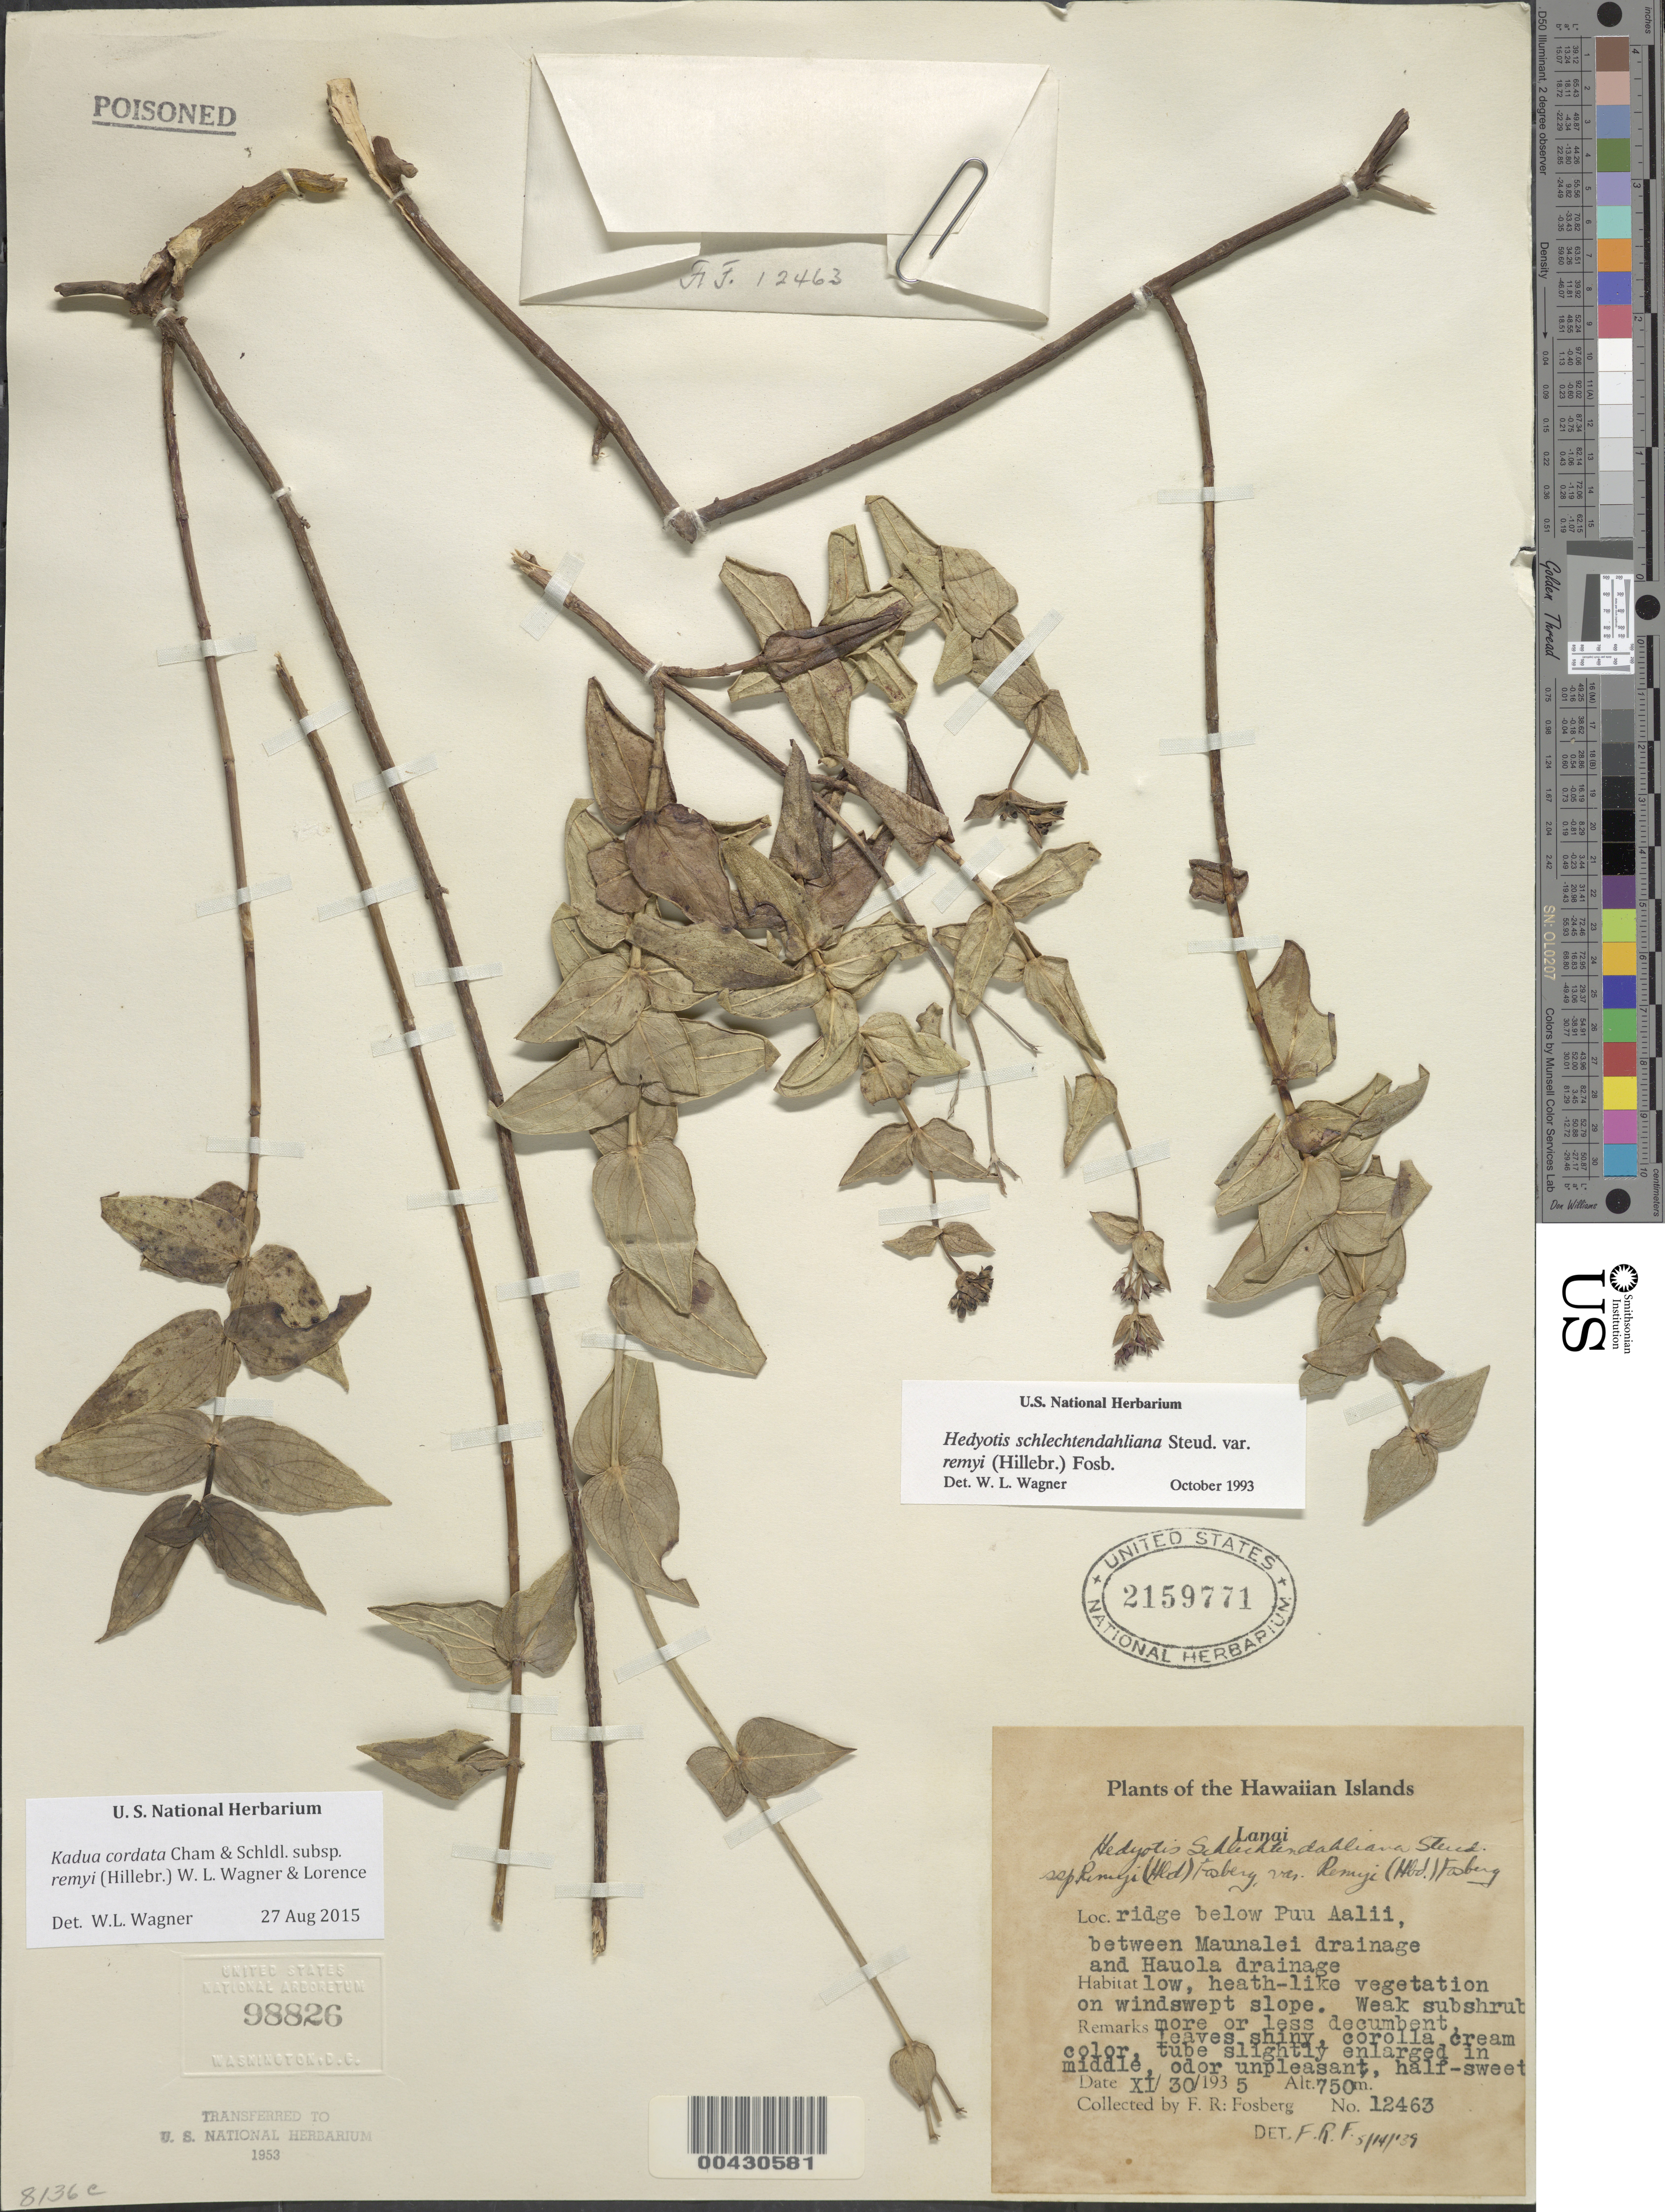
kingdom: Plantae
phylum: Tracheophyta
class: Magnoliopsida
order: Gentianales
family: Rubiaceae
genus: Kadua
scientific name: Kadua cordata subsp. remyi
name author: (Hillebr.) W.L. Wagner & Lorence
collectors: F. R. Fosberg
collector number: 12467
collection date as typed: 30 Nov 1935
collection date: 1935-11-30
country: United States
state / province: Hawaii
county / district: Maui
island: Lana'i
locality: ridge below Puu Aalii, between Maunalei and Hauola drainages.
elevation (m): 750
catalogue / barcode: US 2159771